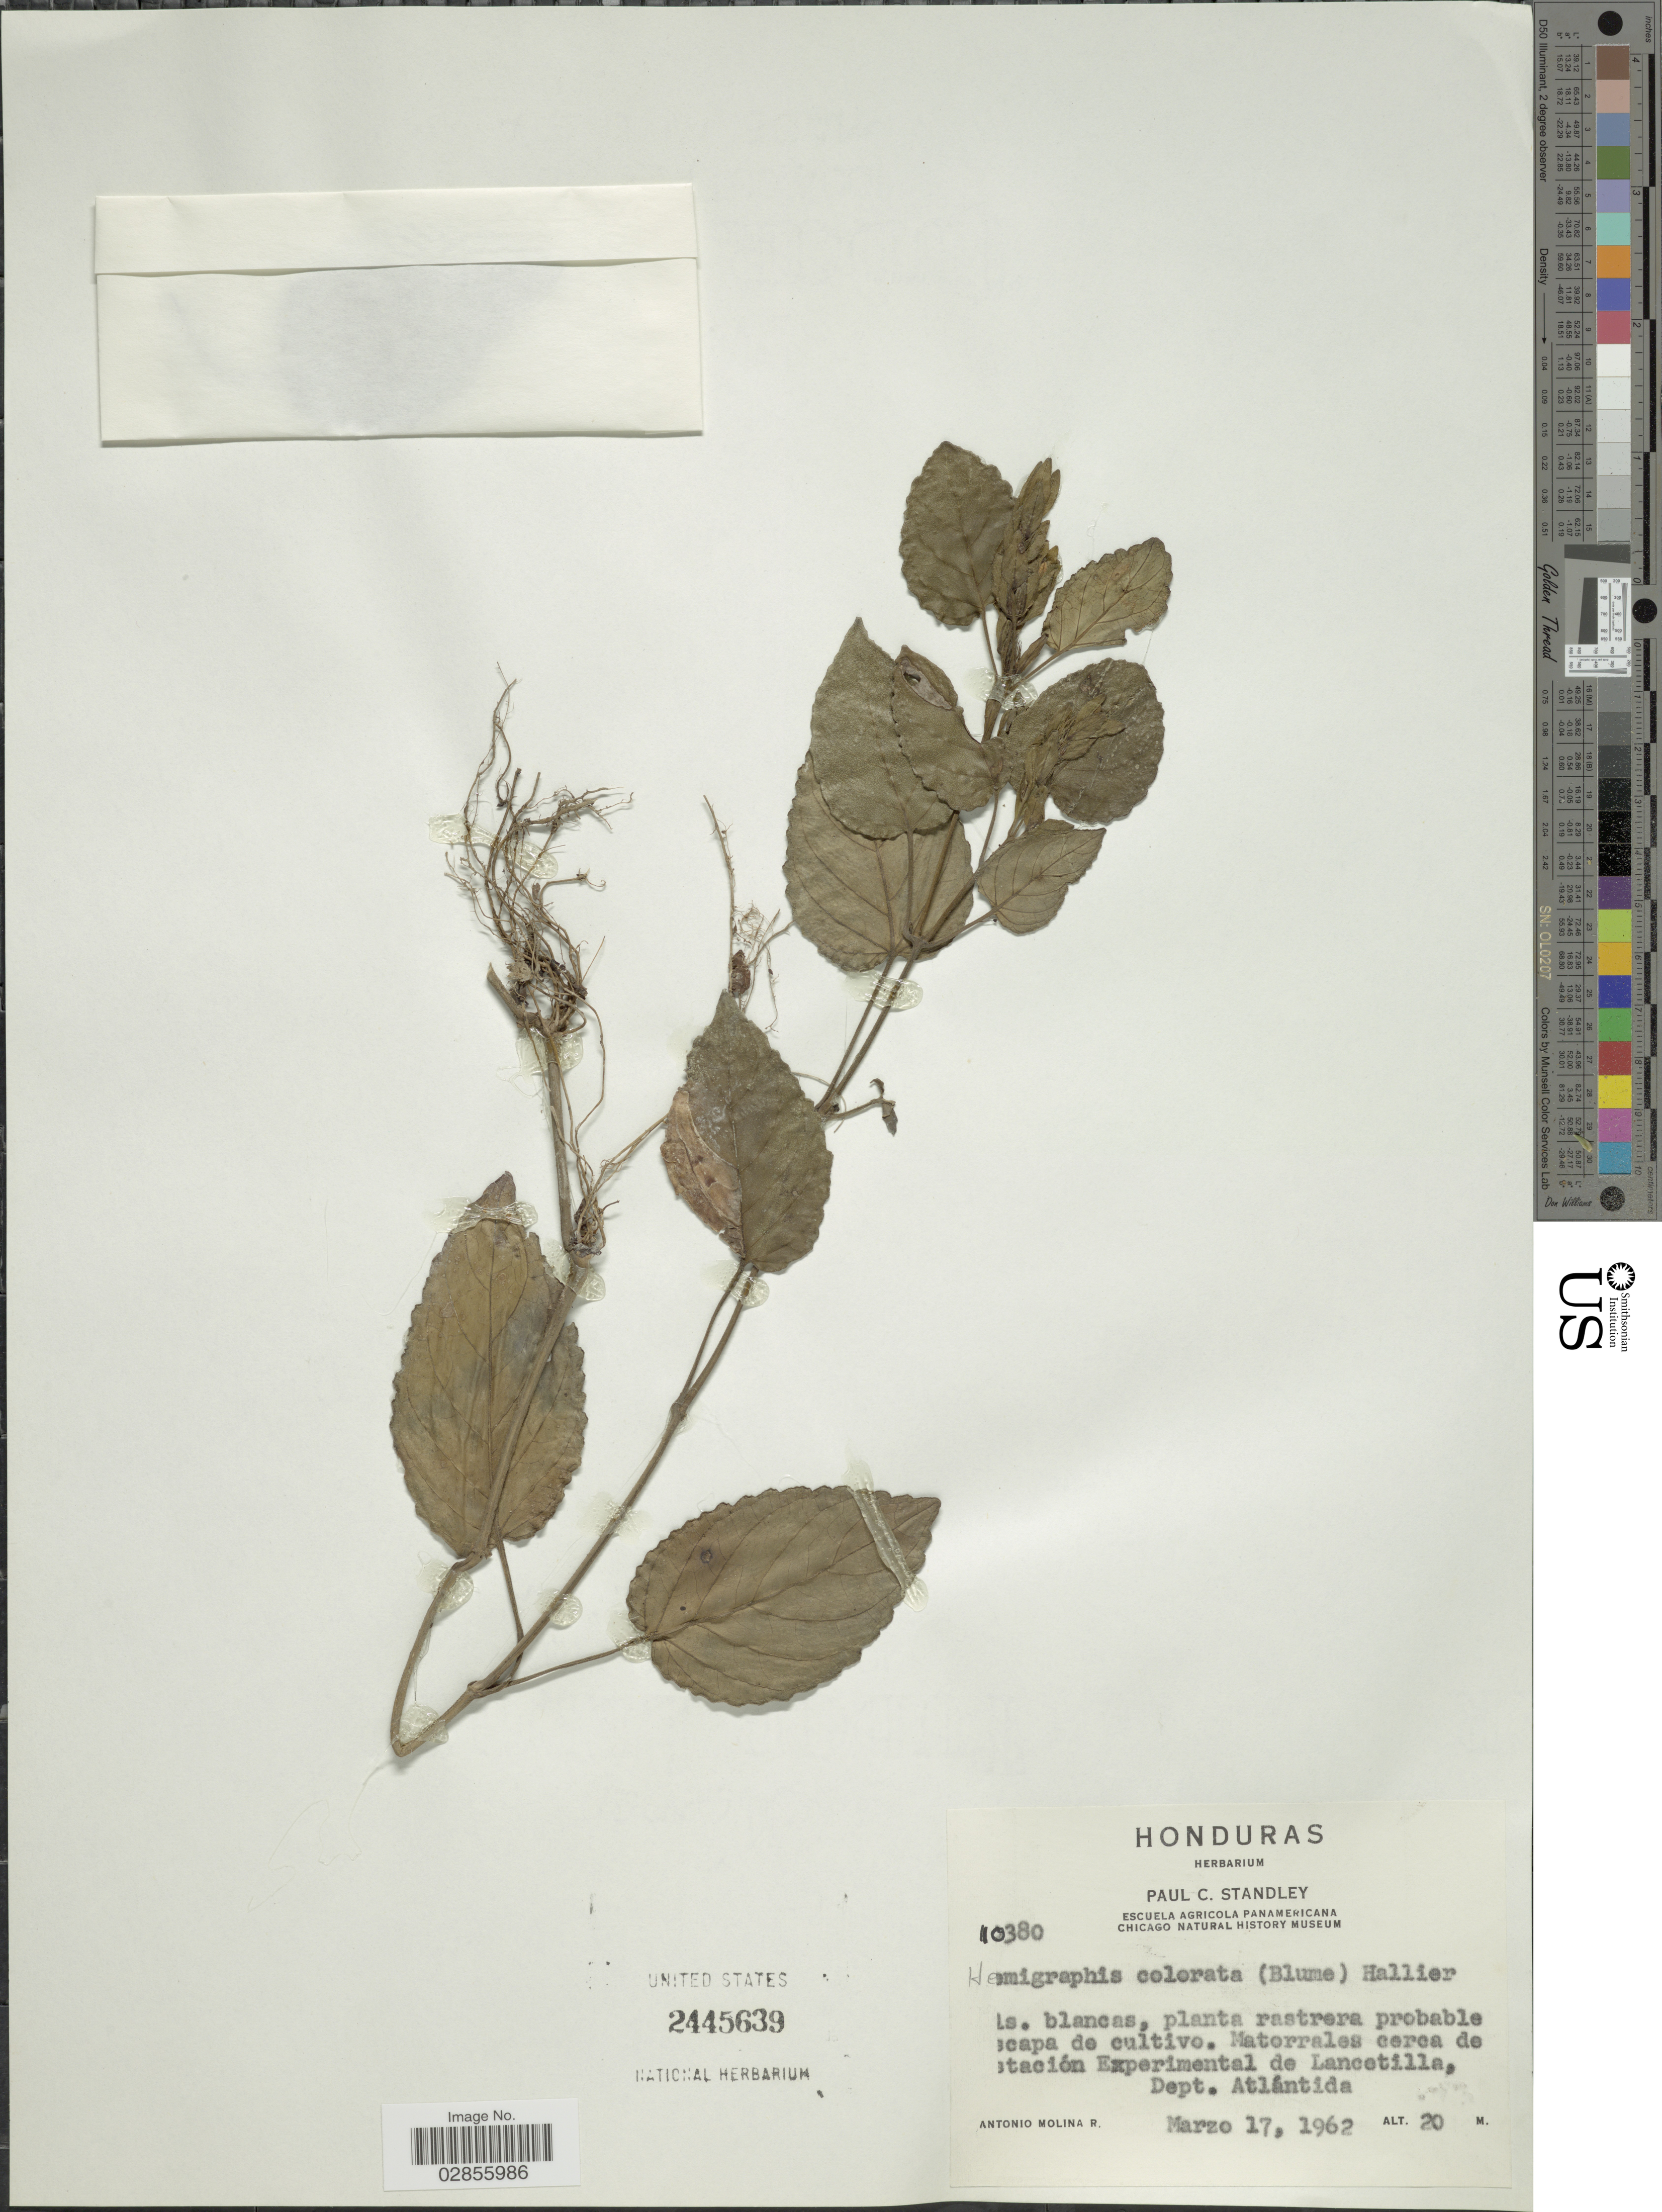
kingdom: Plantae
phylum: Tracheophyta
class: Magnoliopsida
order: Lamiales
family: Acanthaceae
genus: Hemigraphis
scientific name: Hemigraphis alternata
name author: (Burm. f.) T. Anderson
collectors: A. Molina R.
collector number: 10380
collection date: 1962-03-17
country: Honduras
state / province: Atlántida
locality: Matorrales cerca de stacíon Experimental de Lancetilla, Dept. Atlántida.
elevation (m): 20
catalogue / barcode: US 2445639